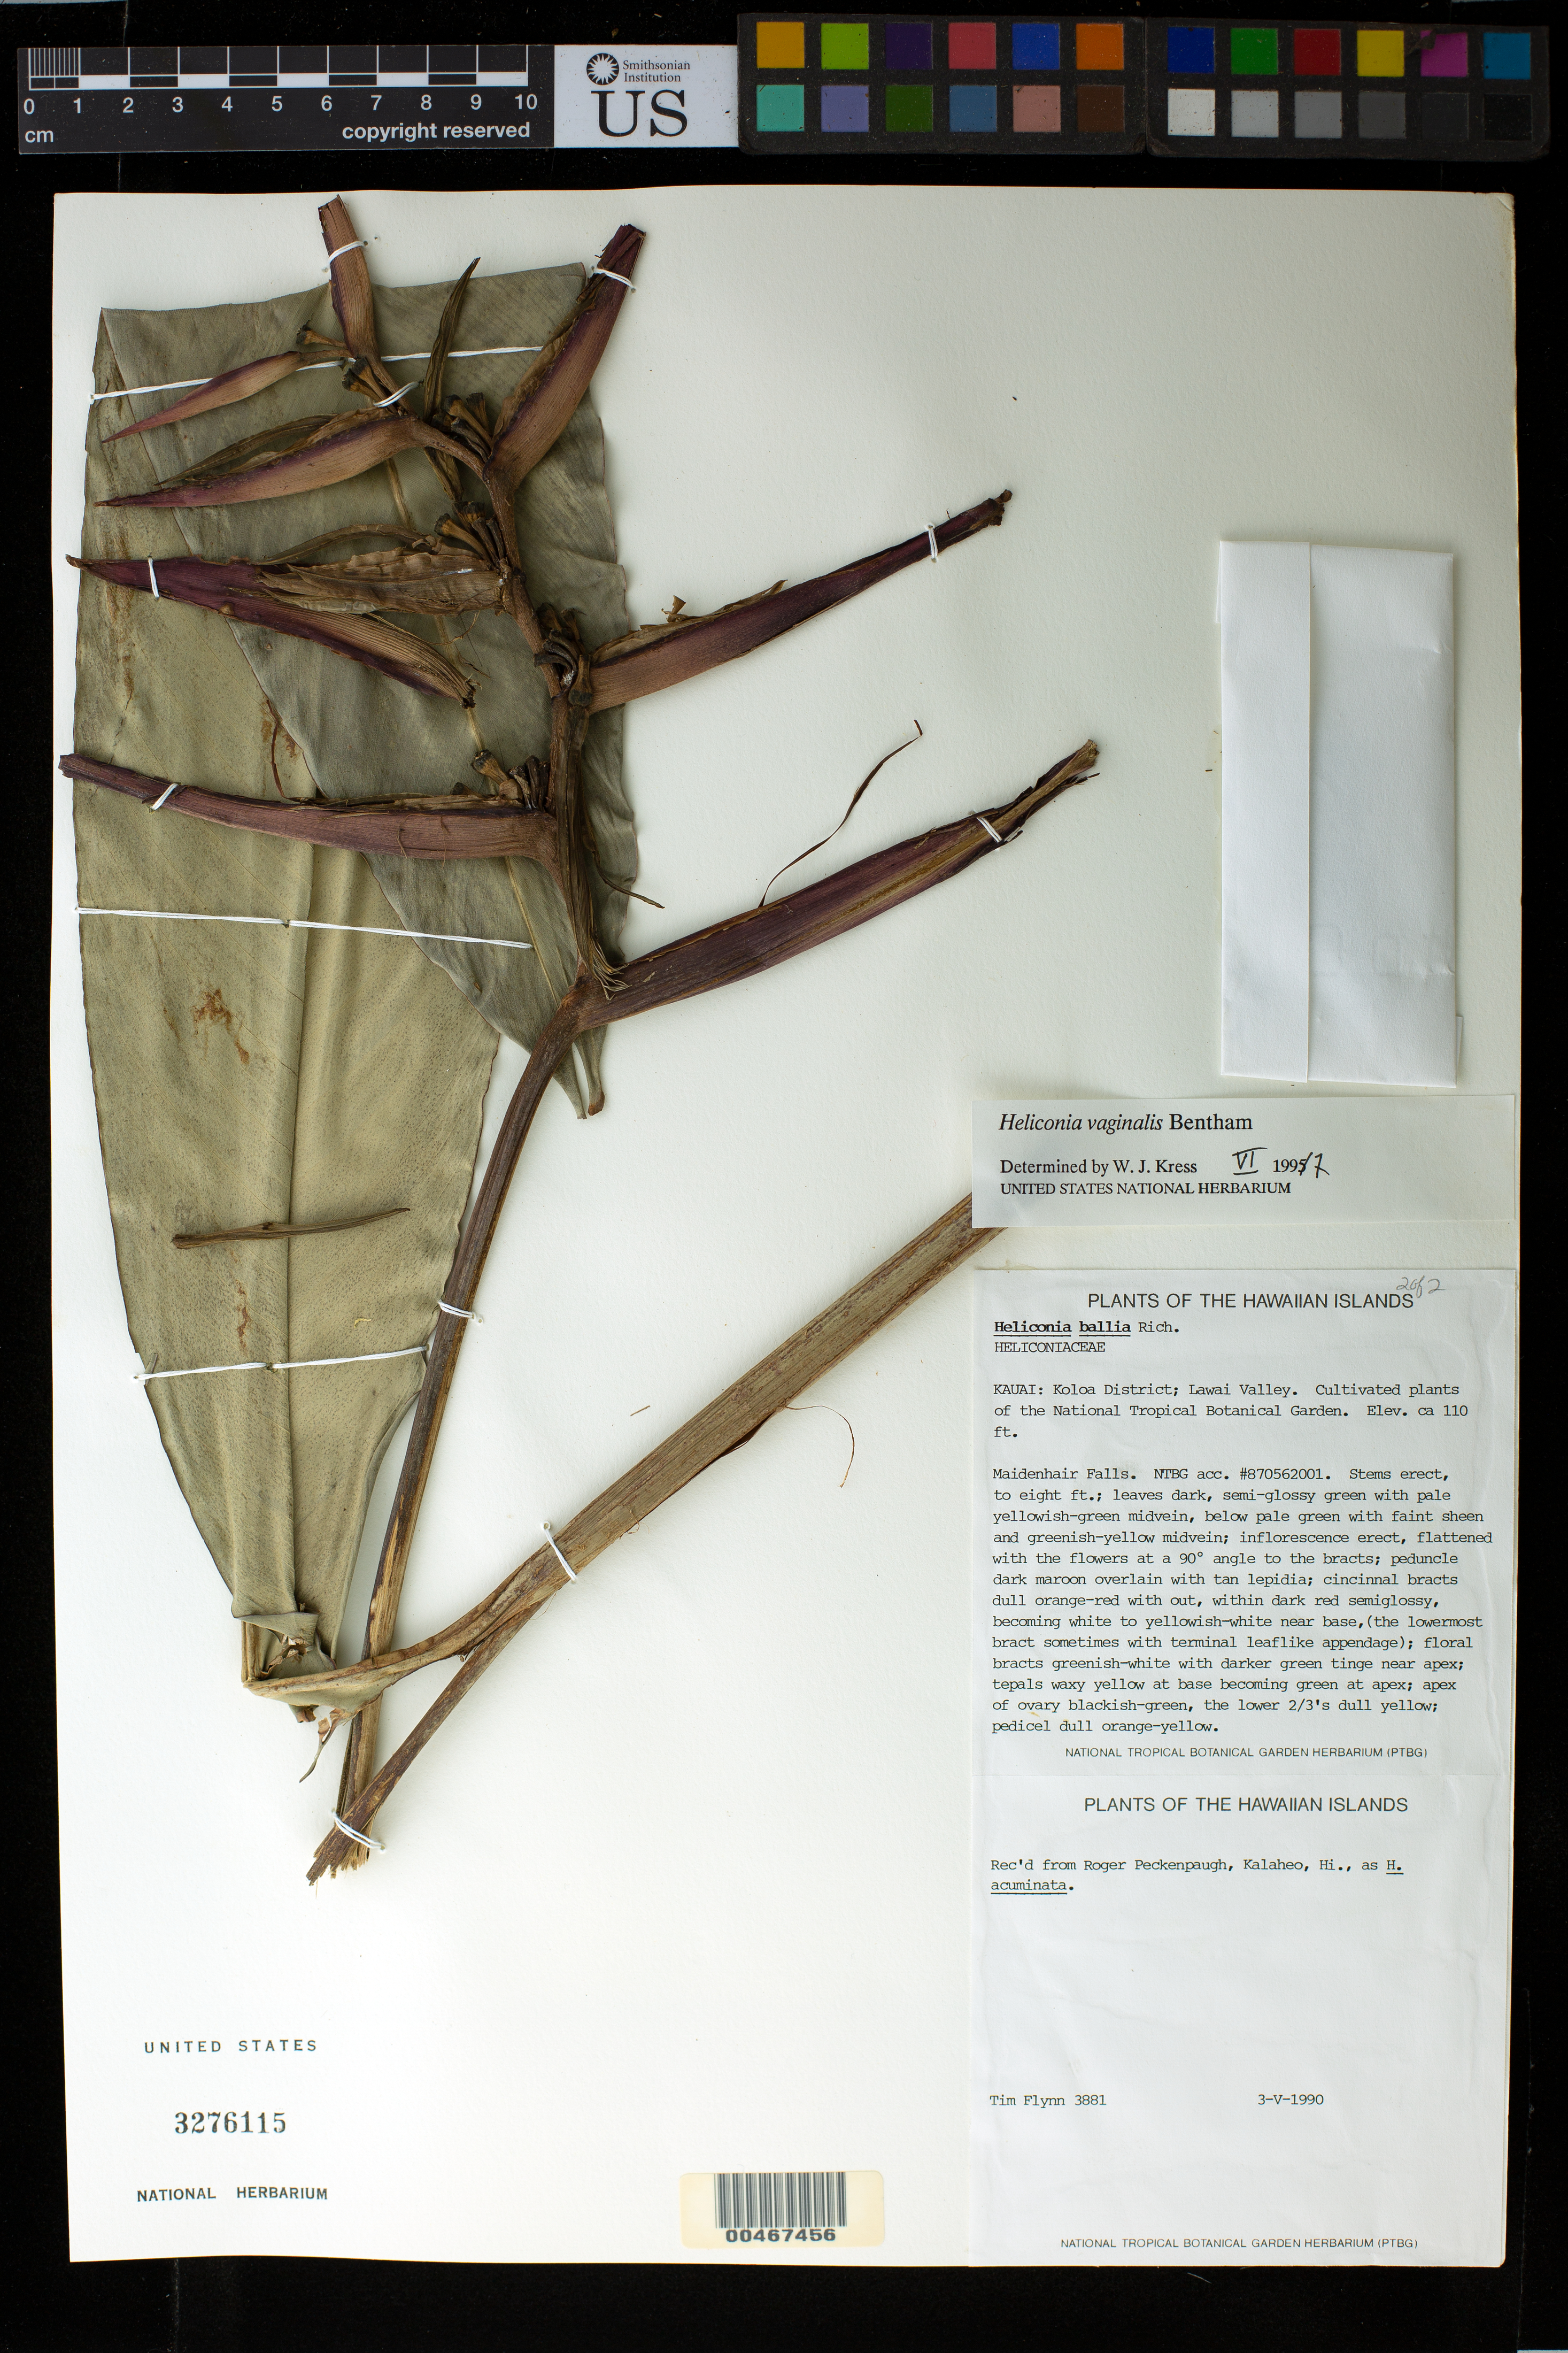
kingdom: Plantae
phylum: Tracheophyta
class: Liliopsida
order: Zingiberales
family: Heliconiaceae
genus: Heliconia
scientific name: Heliconia vaginalis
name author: Benth.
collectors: T. W. Flynn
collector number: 3881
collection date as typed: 03 May 1990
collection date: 1990-05-03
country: United States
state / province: Hawaii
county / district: Kauai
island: Kaua'i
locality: Kola district, lawai valley, national tropical botanical garden, kalaheo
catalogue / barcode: US 3276115